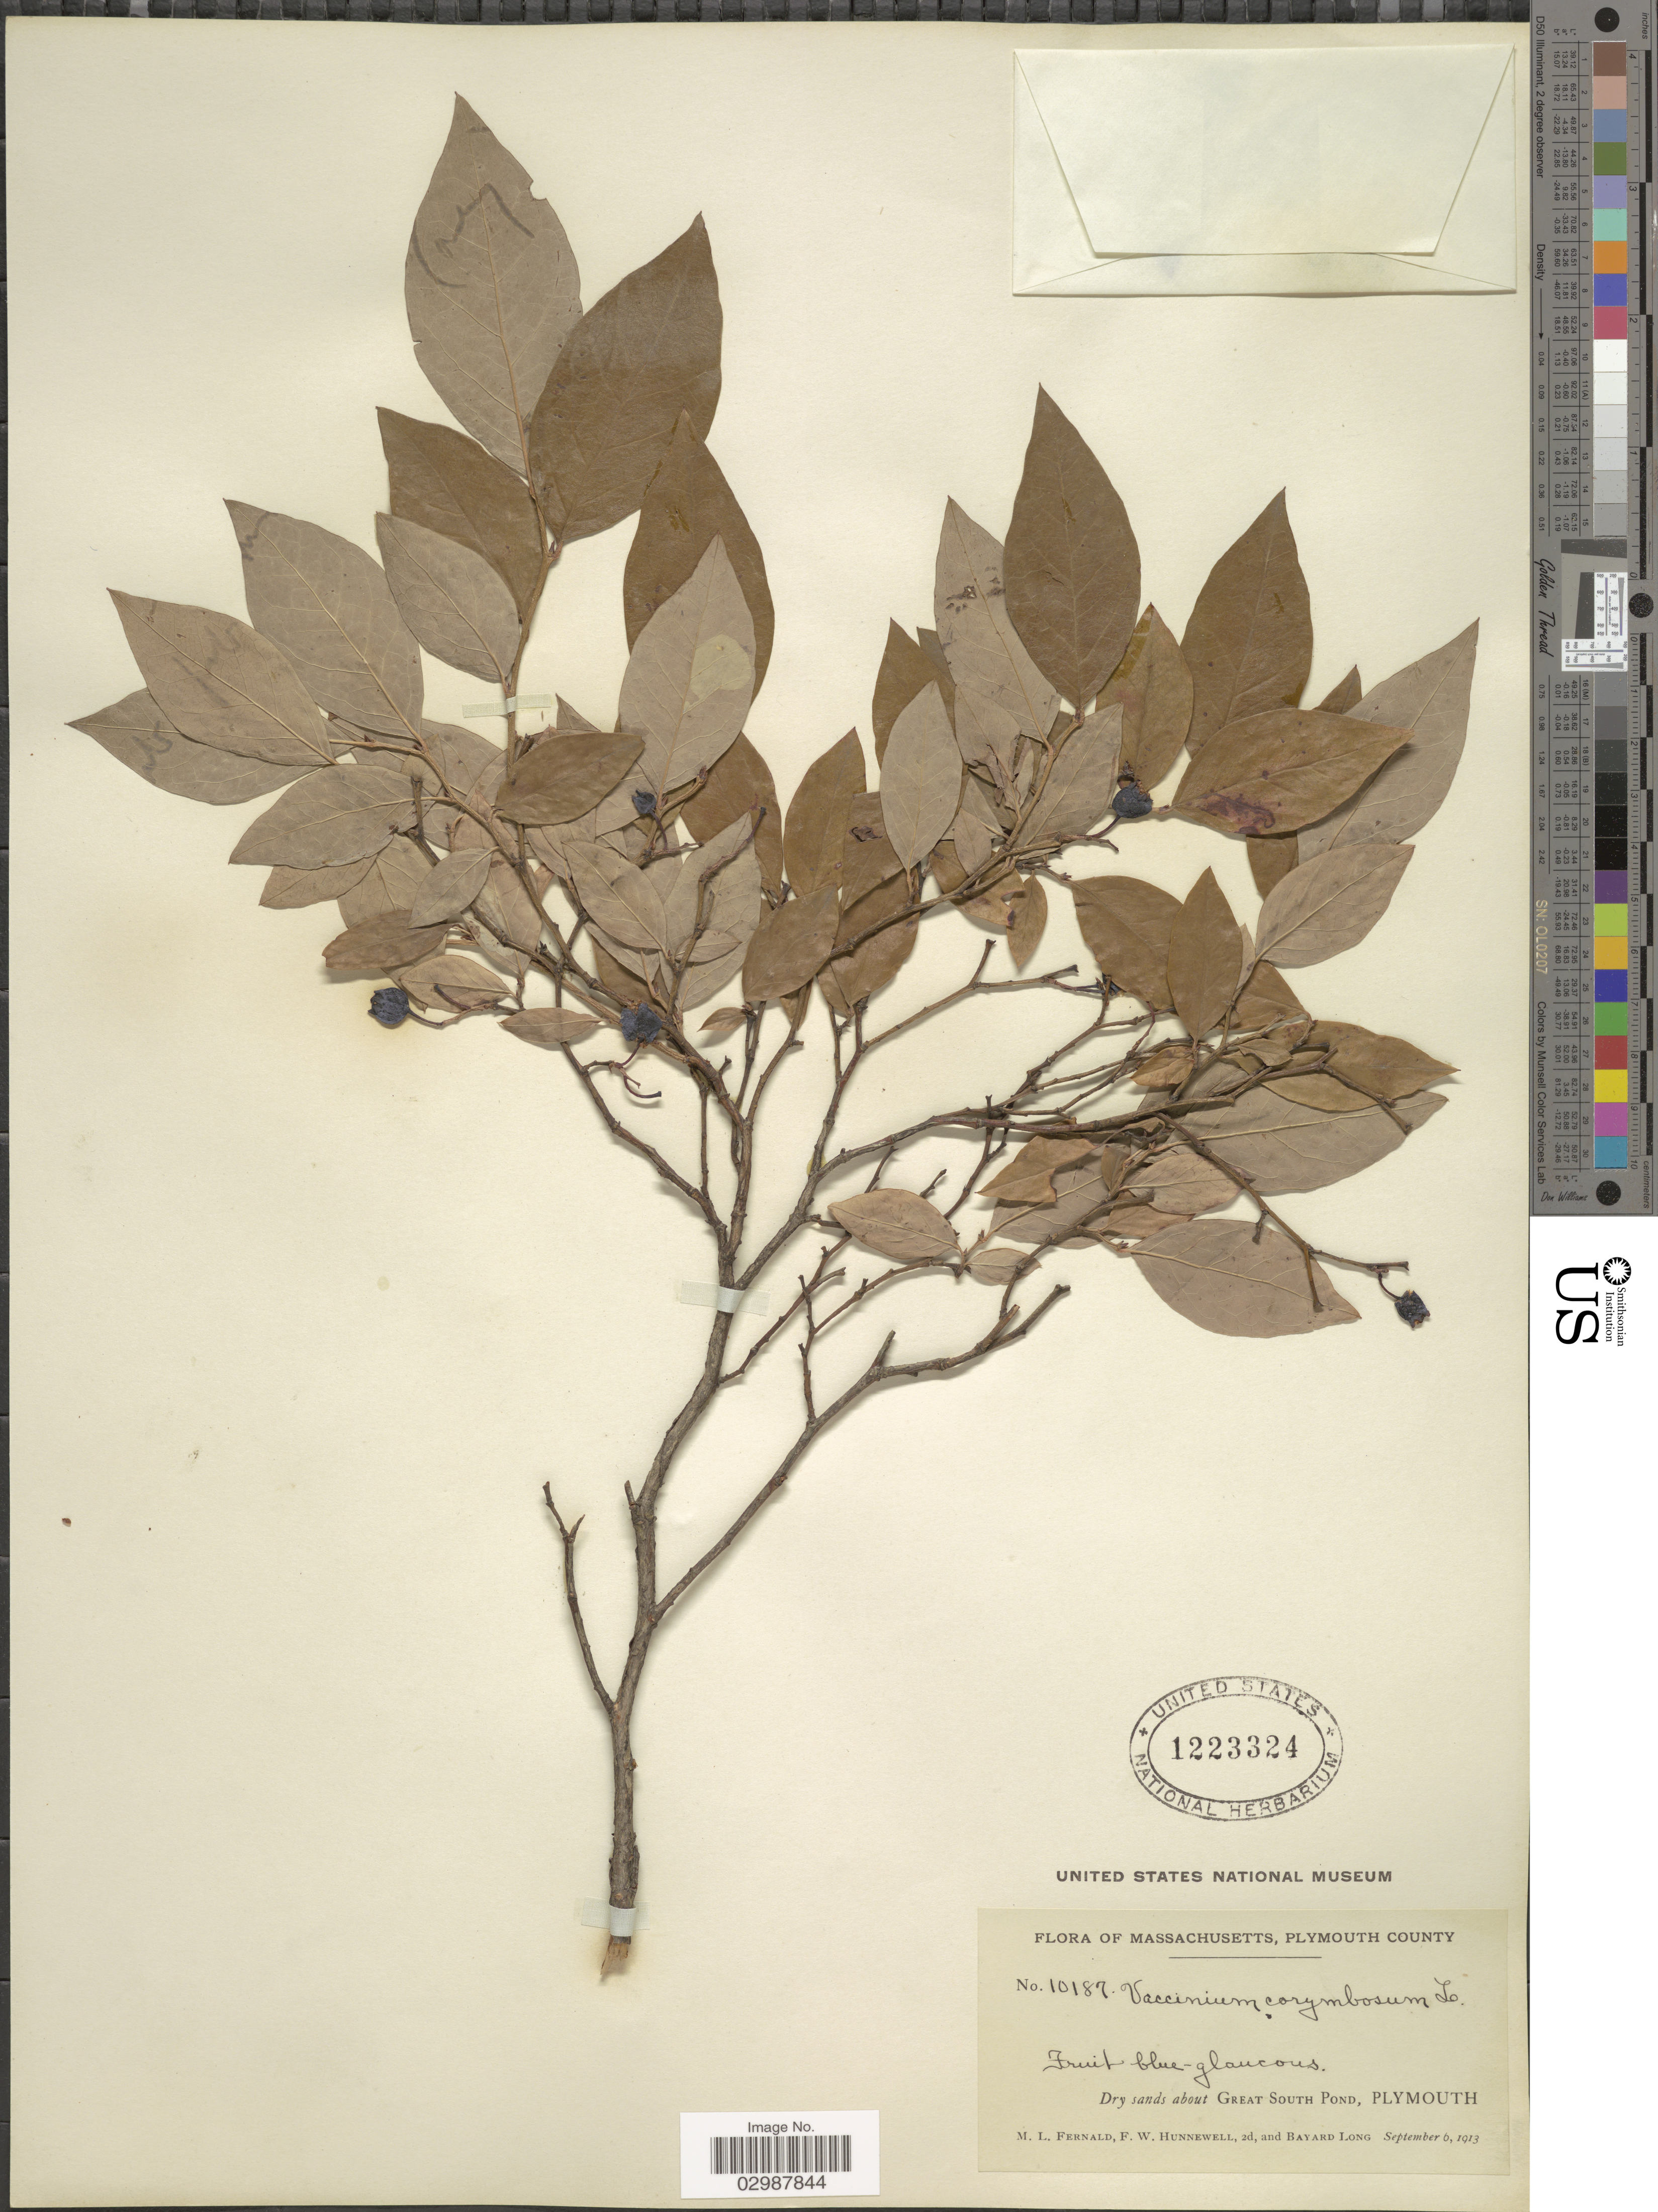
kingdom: Plantae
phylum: Tracheophyta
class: Magnoliopsida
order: Ericales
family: Ericaceae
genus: Vaccinium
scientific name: Vaccinium corymbosum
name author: L.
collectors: M. L. Fernald, F. Hunnewell & B. Long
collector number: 10187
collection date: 1913-09-06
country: United States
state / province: Massachusetts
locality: Plymouth County. Dry sands about Great South Pond, Plymouth.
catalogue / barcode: US 1223324